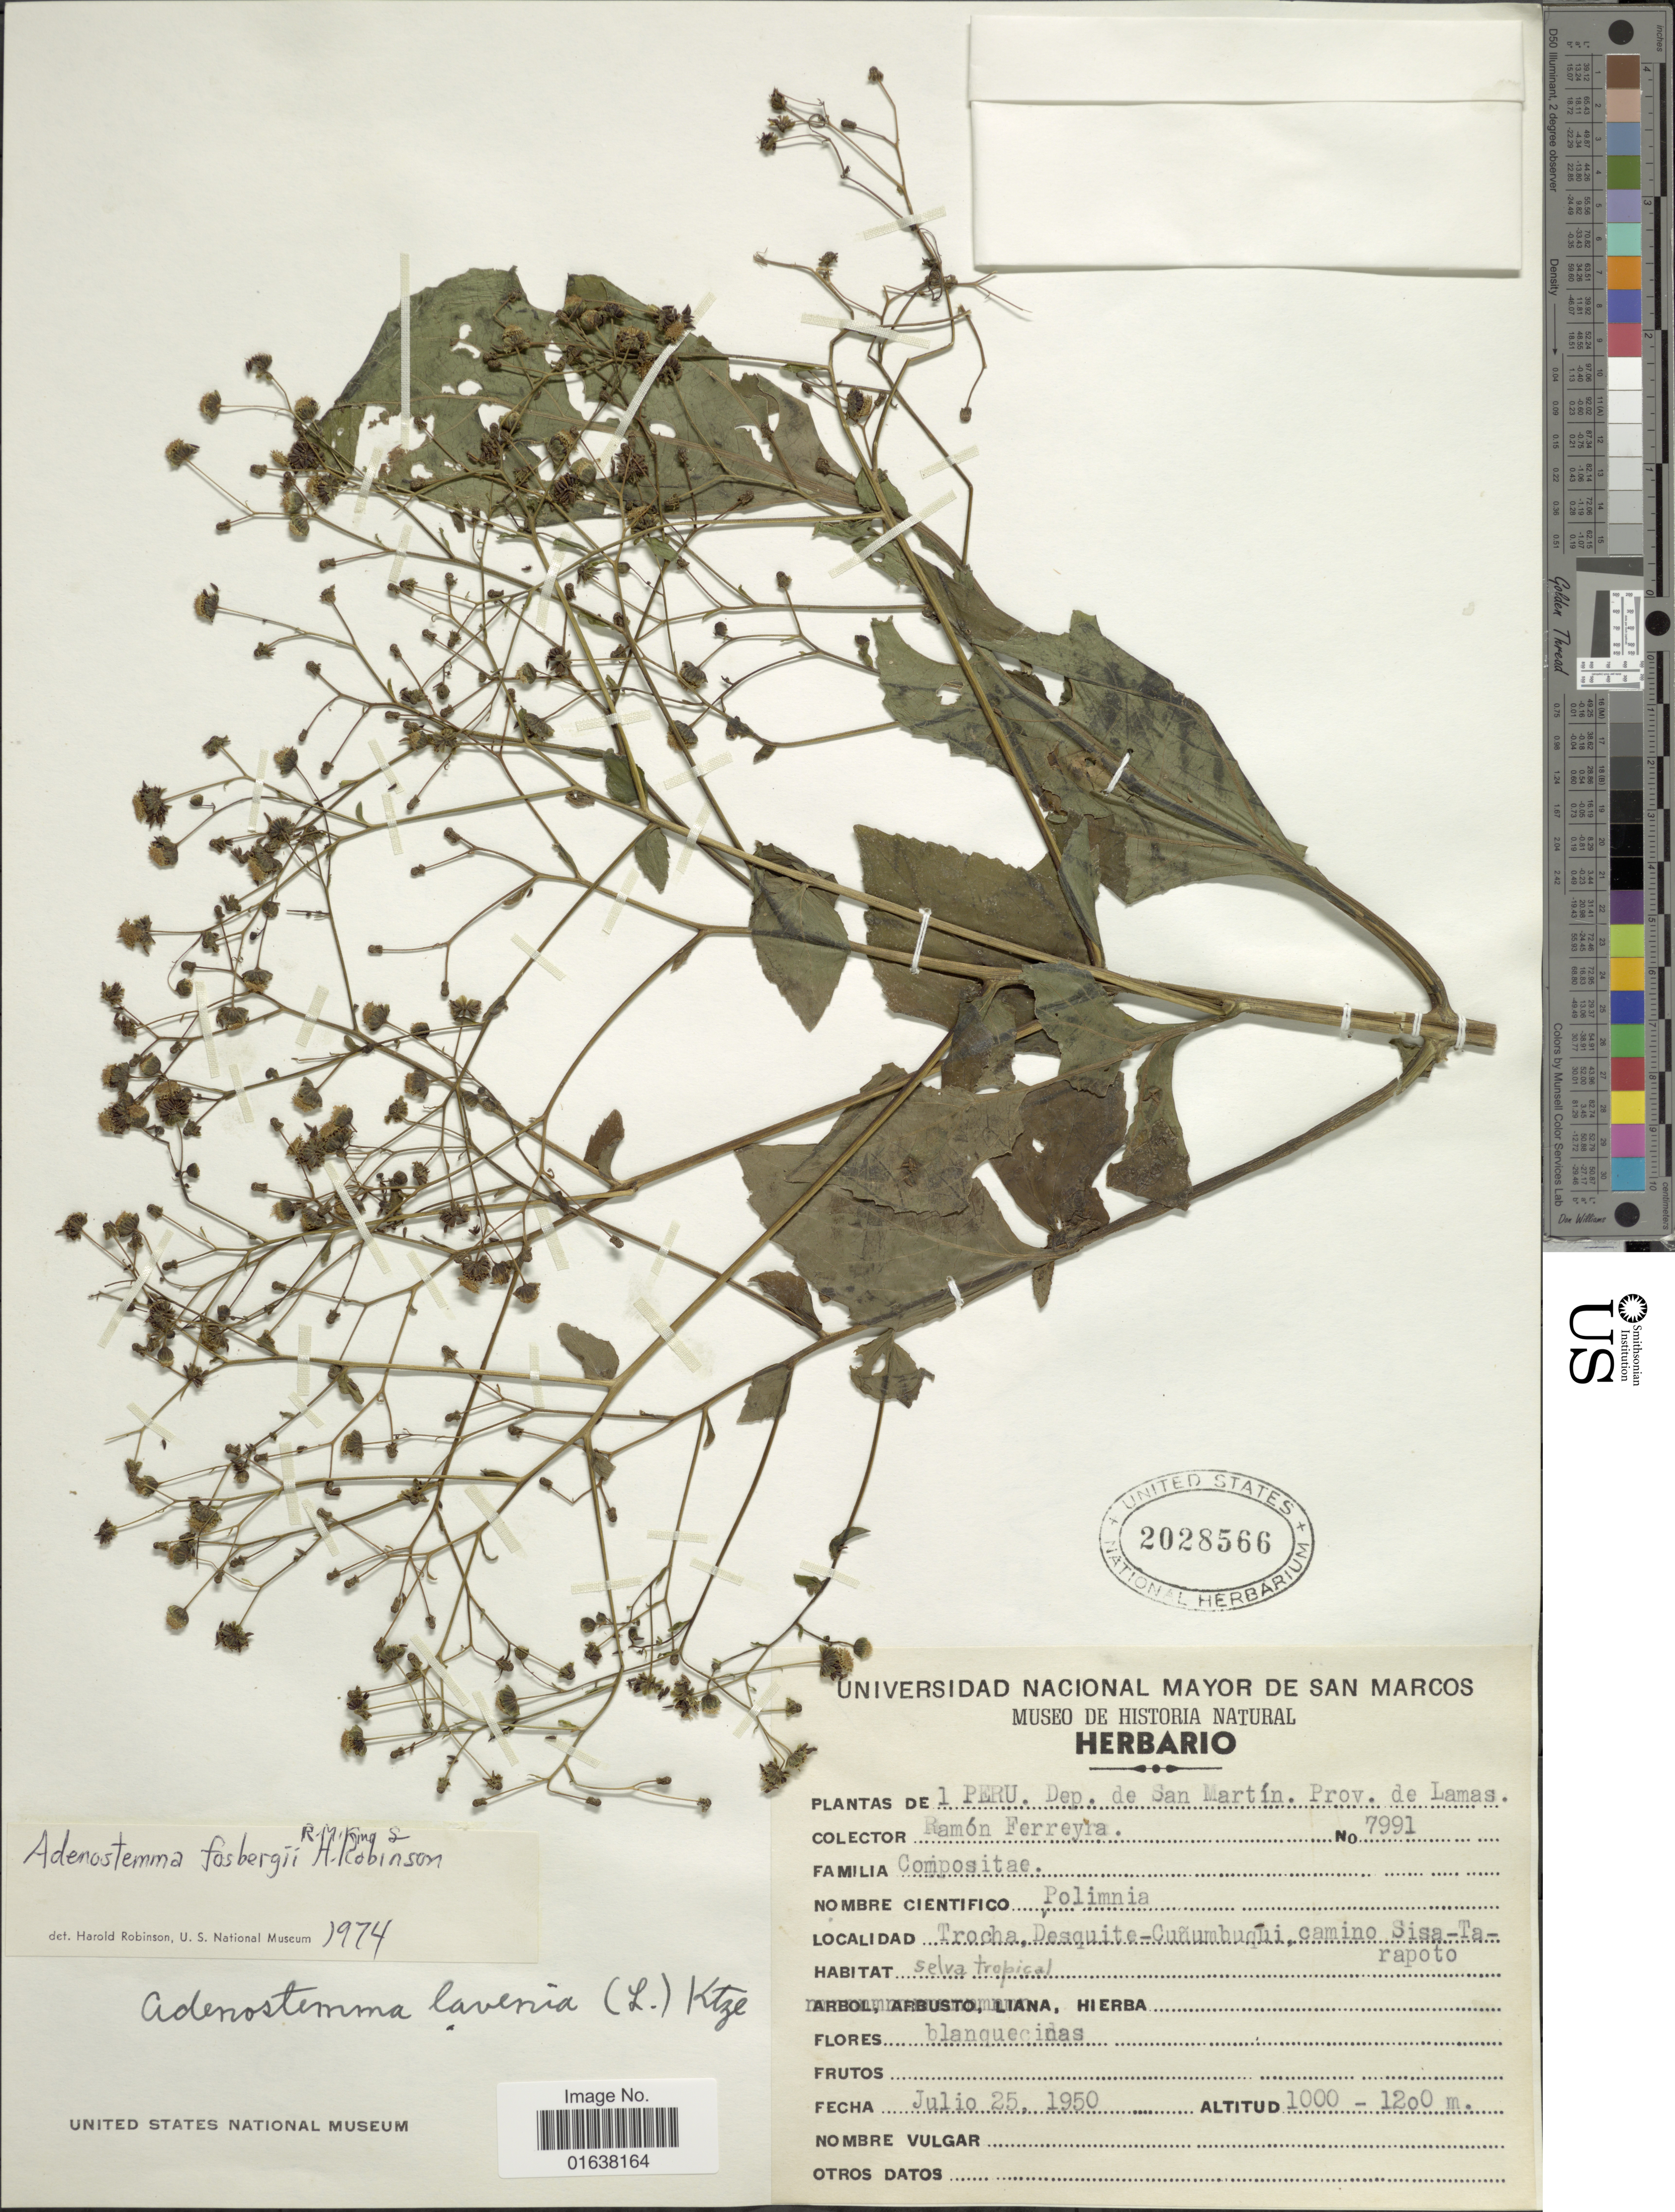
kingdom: Plantae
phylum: Tracheophyta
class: Magnoliopsida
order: Asterales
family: Asteraceae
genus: Adenostemma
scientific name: Adenostemma fosbergii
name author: R.M. King & H. Rob.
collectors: R. A. Ferreyra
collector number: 7991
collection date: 1950-07-25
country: Peru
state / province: San Martín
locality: Prov. de Lamas. Trocha, Desquite-Cunumbuqui, camino Sisa-Tarapoto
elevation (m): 1000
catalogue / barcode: US 2028566